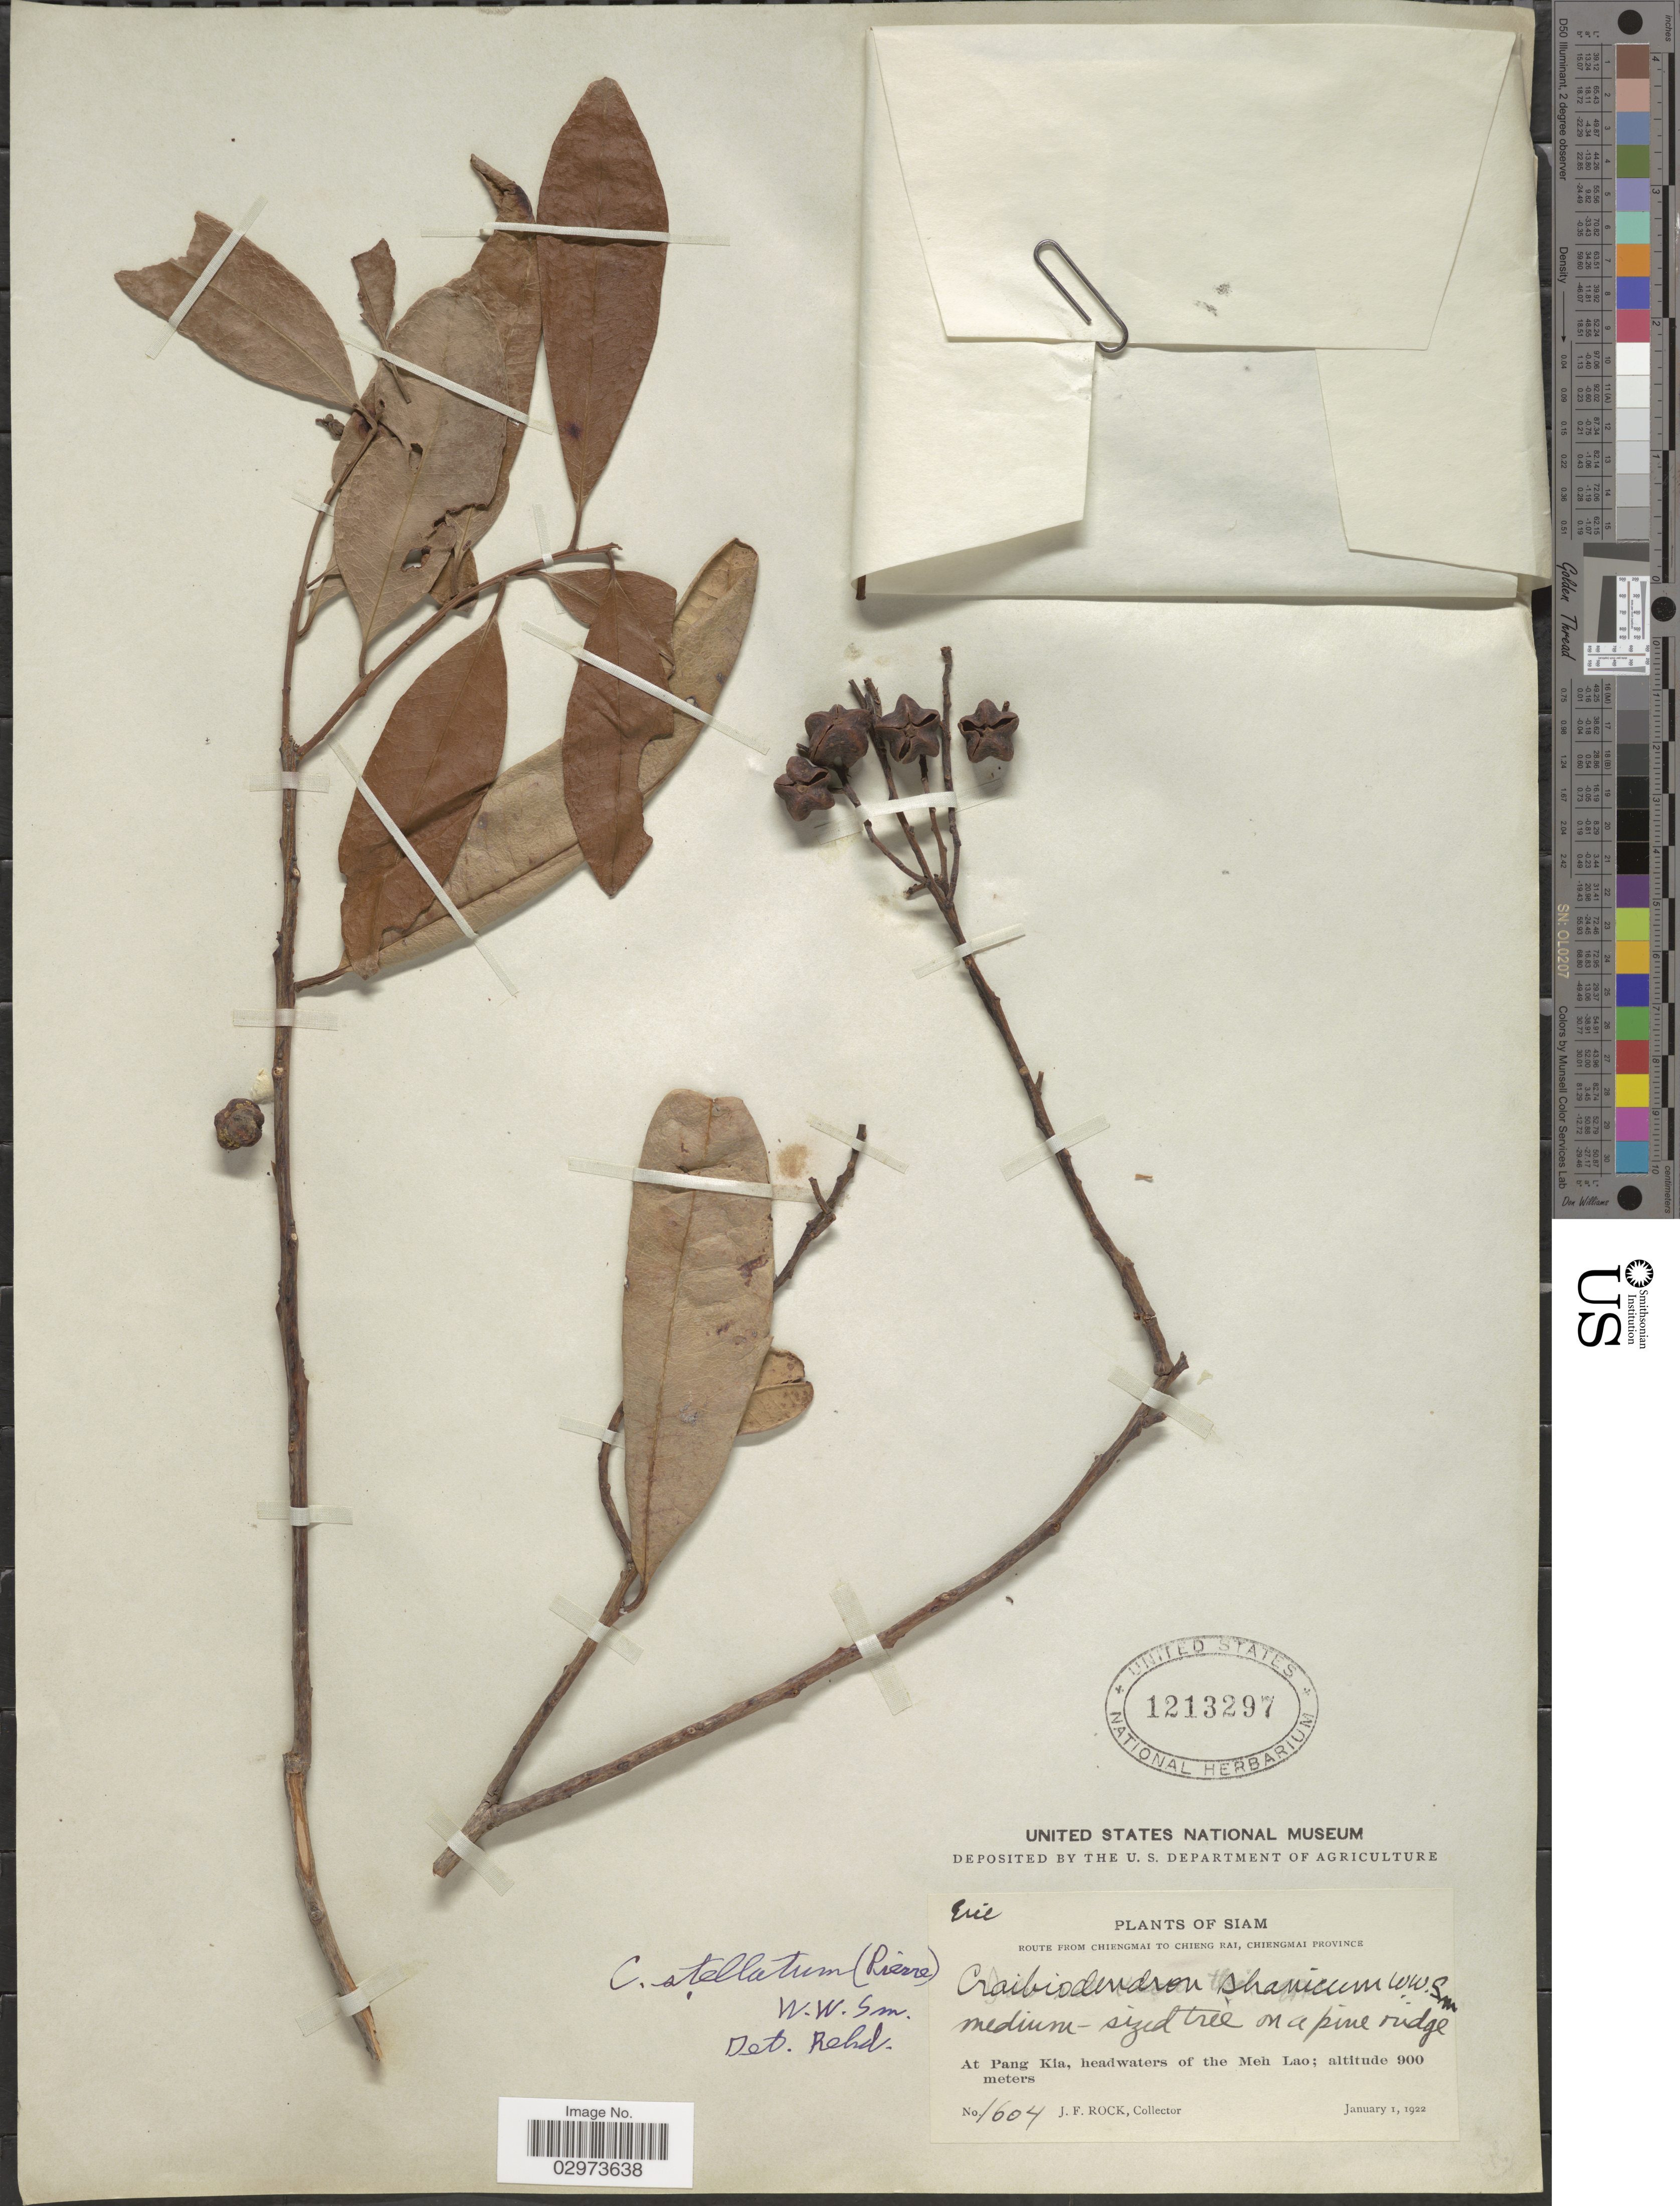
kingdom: Plantae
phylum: Tracheophyta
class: Magnoliopsida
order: Ericales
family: Ericaceae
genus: Craibiodendron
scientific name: Craibiodendron stellatum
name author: W.W. Sm.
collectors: J. Rock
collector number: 1604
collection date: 1922-01-01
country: Thailand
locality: Route from Chiengmai to Chieng Rai, Chiengmai Province. At Pang Kia, headwaters of the Meh Lao.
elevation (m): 900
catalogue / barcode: US 1213297